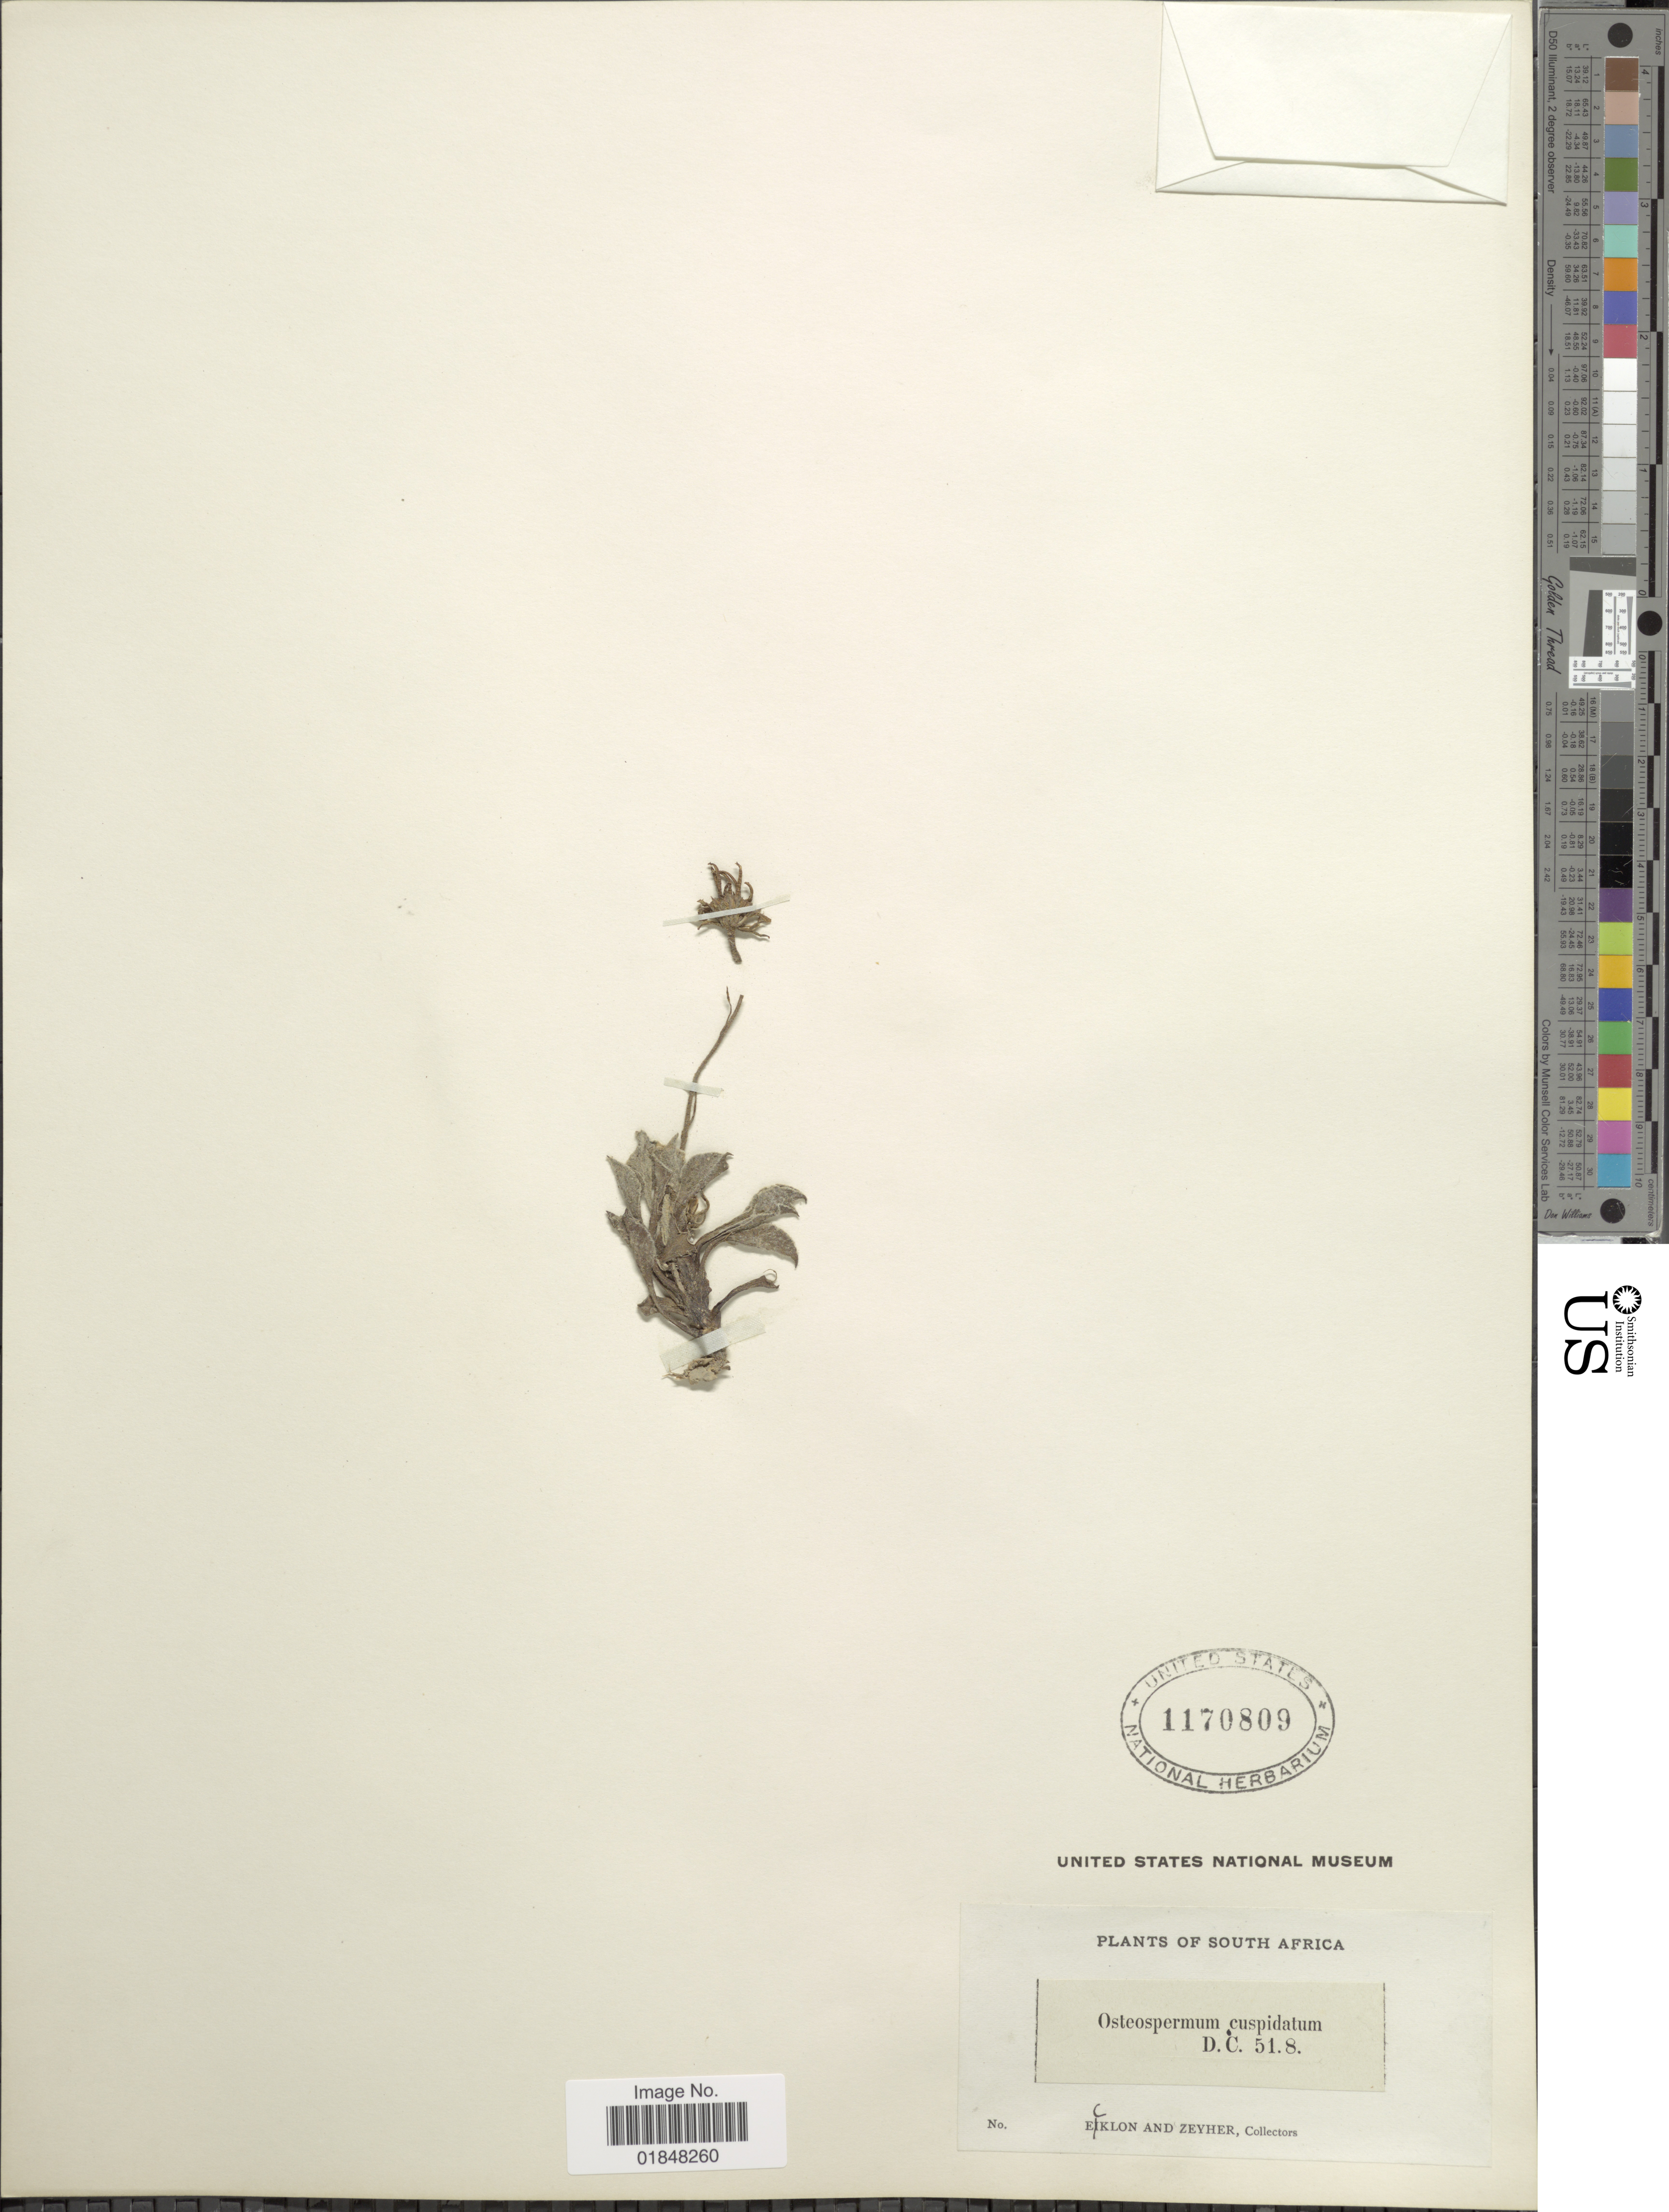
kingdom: Plantae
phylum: Tracheophyta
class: Magnoliopsida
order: Asterales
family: Asteraceae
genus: Osteospermum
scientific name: Osteospermum cuspidatum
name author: DC.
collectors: -. Ecklon & -. Zeyher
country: South Africa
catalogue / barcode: US 1170809